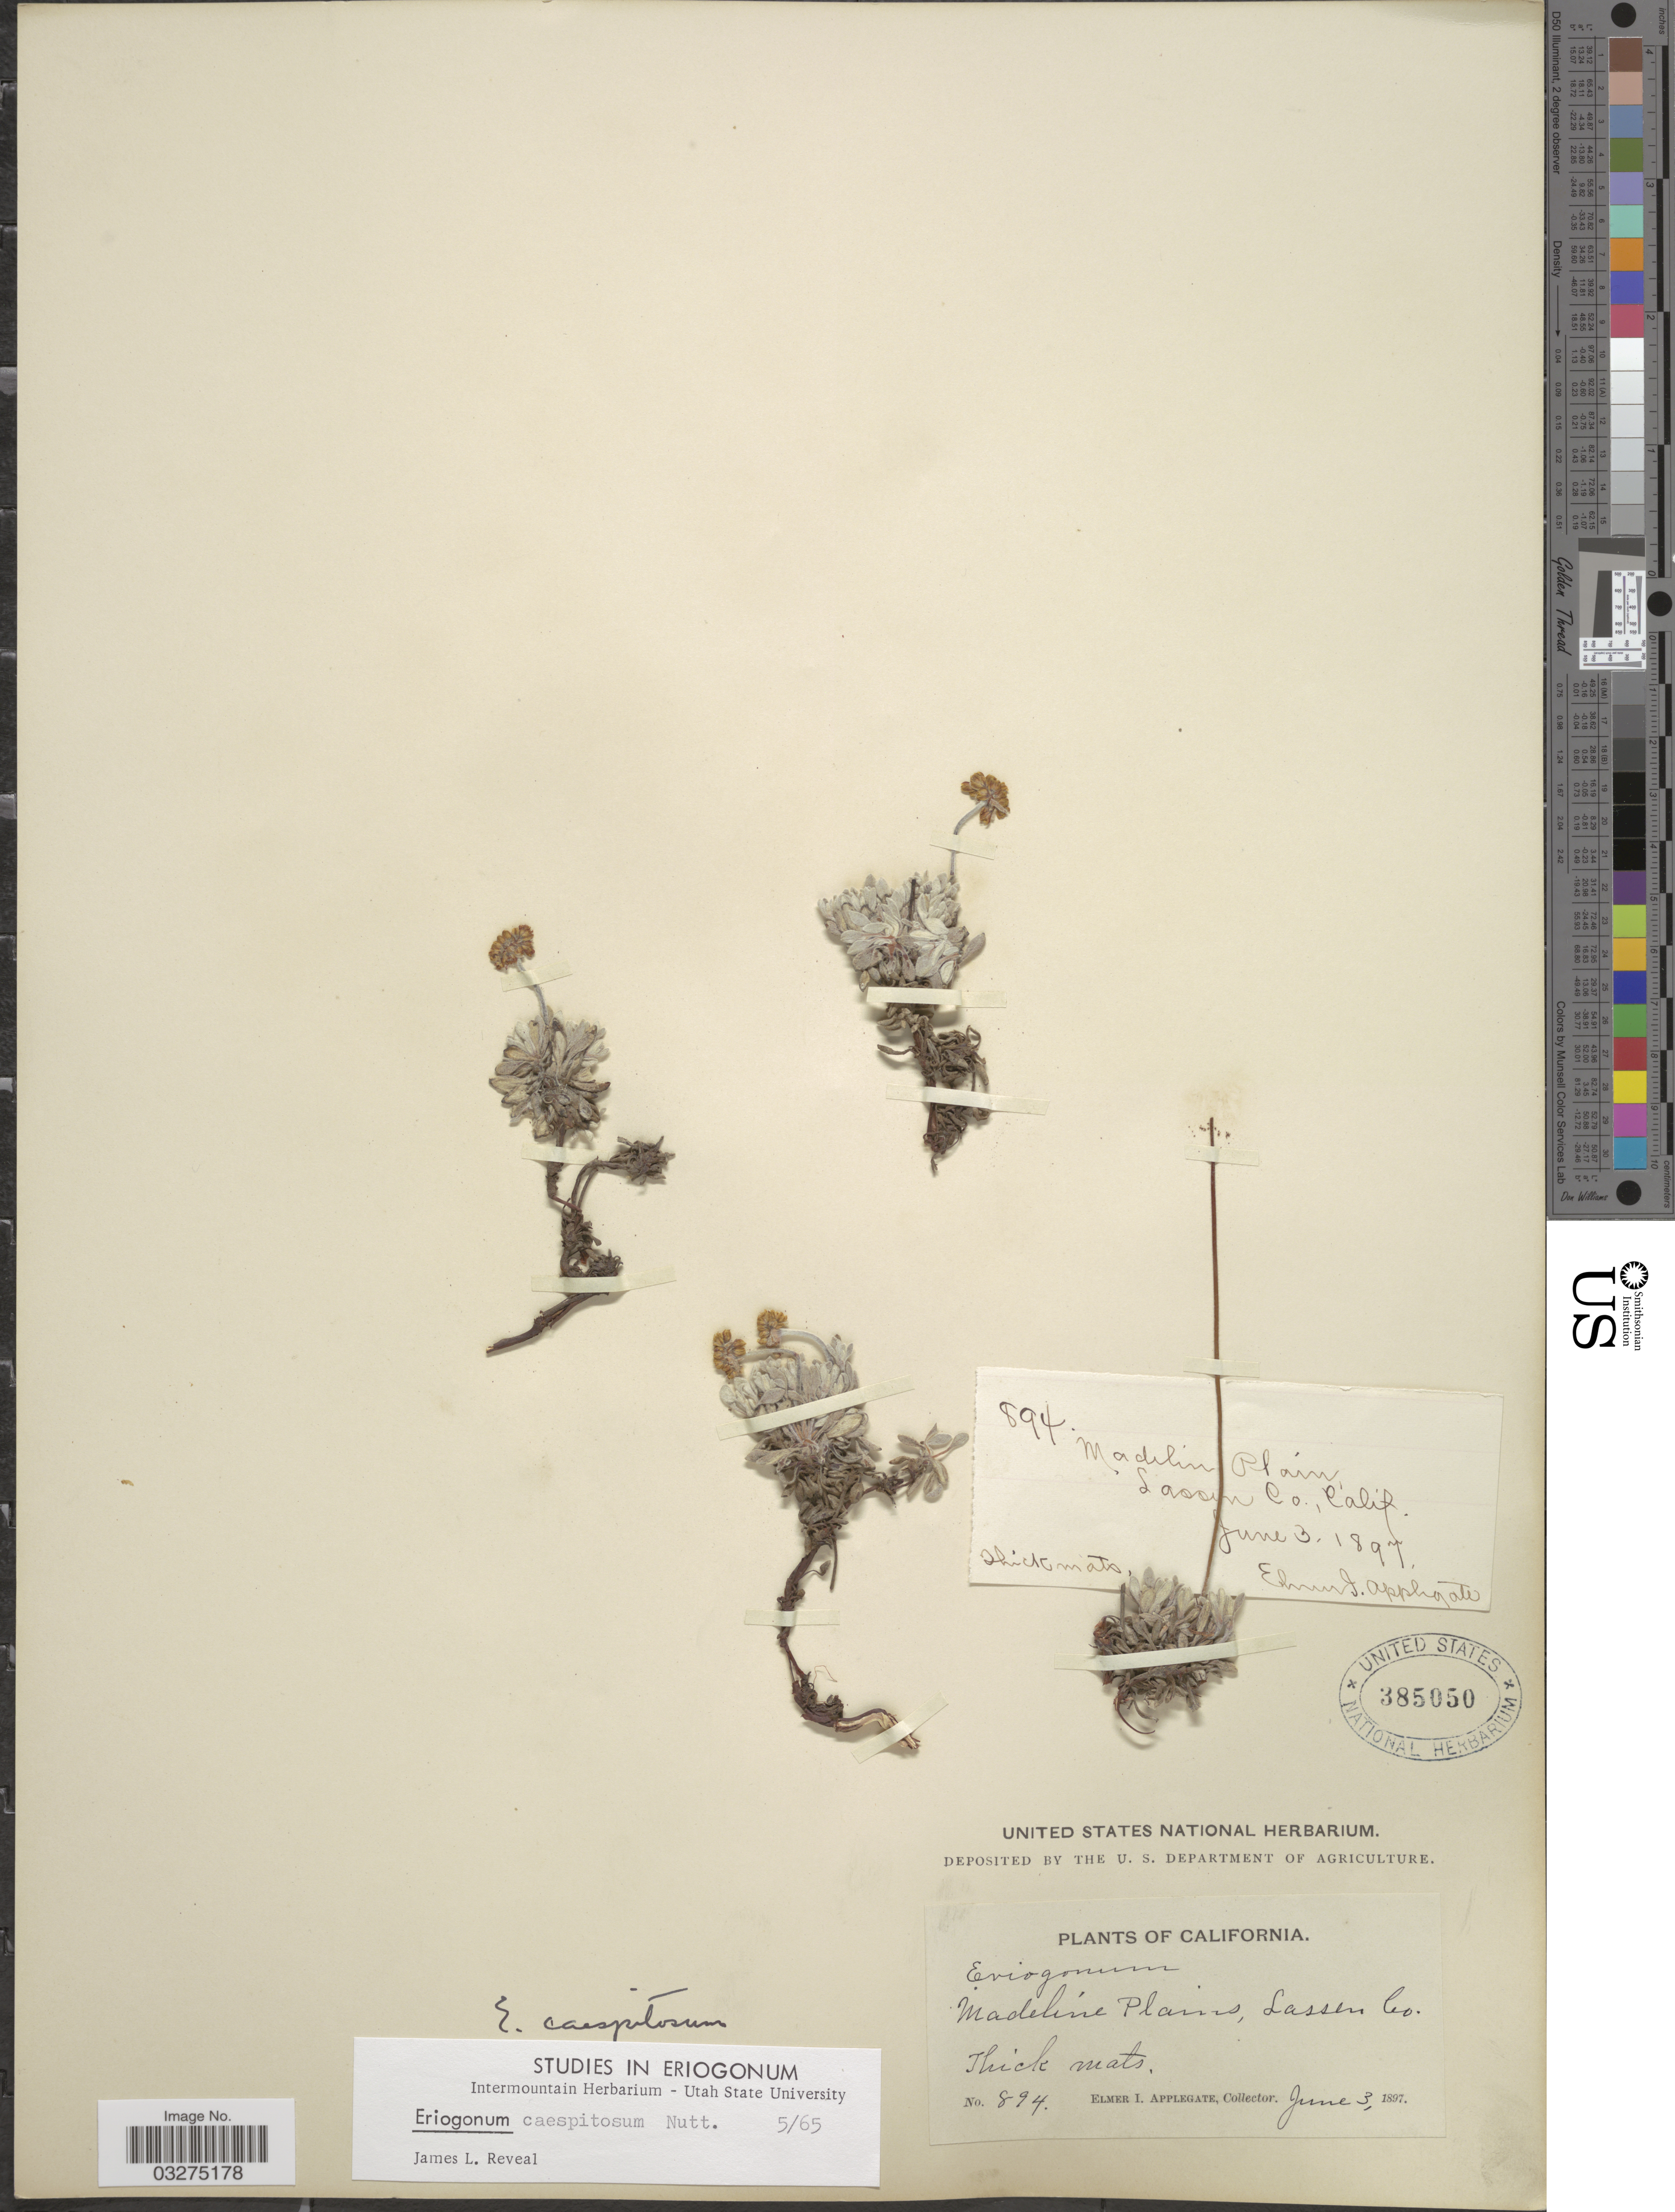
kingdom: Plantae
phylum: Tracheophyta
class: Magnoliopsida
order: Caryophyllales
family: Polygonaceae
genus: Eriogonum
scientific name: Eriogonum caespitosum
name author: Nutt.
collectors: E. I. Applegate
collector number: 894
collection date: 1897-06-03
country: United States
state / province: California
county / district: Lassen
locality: Madeline Plains, Lassen Co., Thick mats.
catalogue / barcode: US 385050